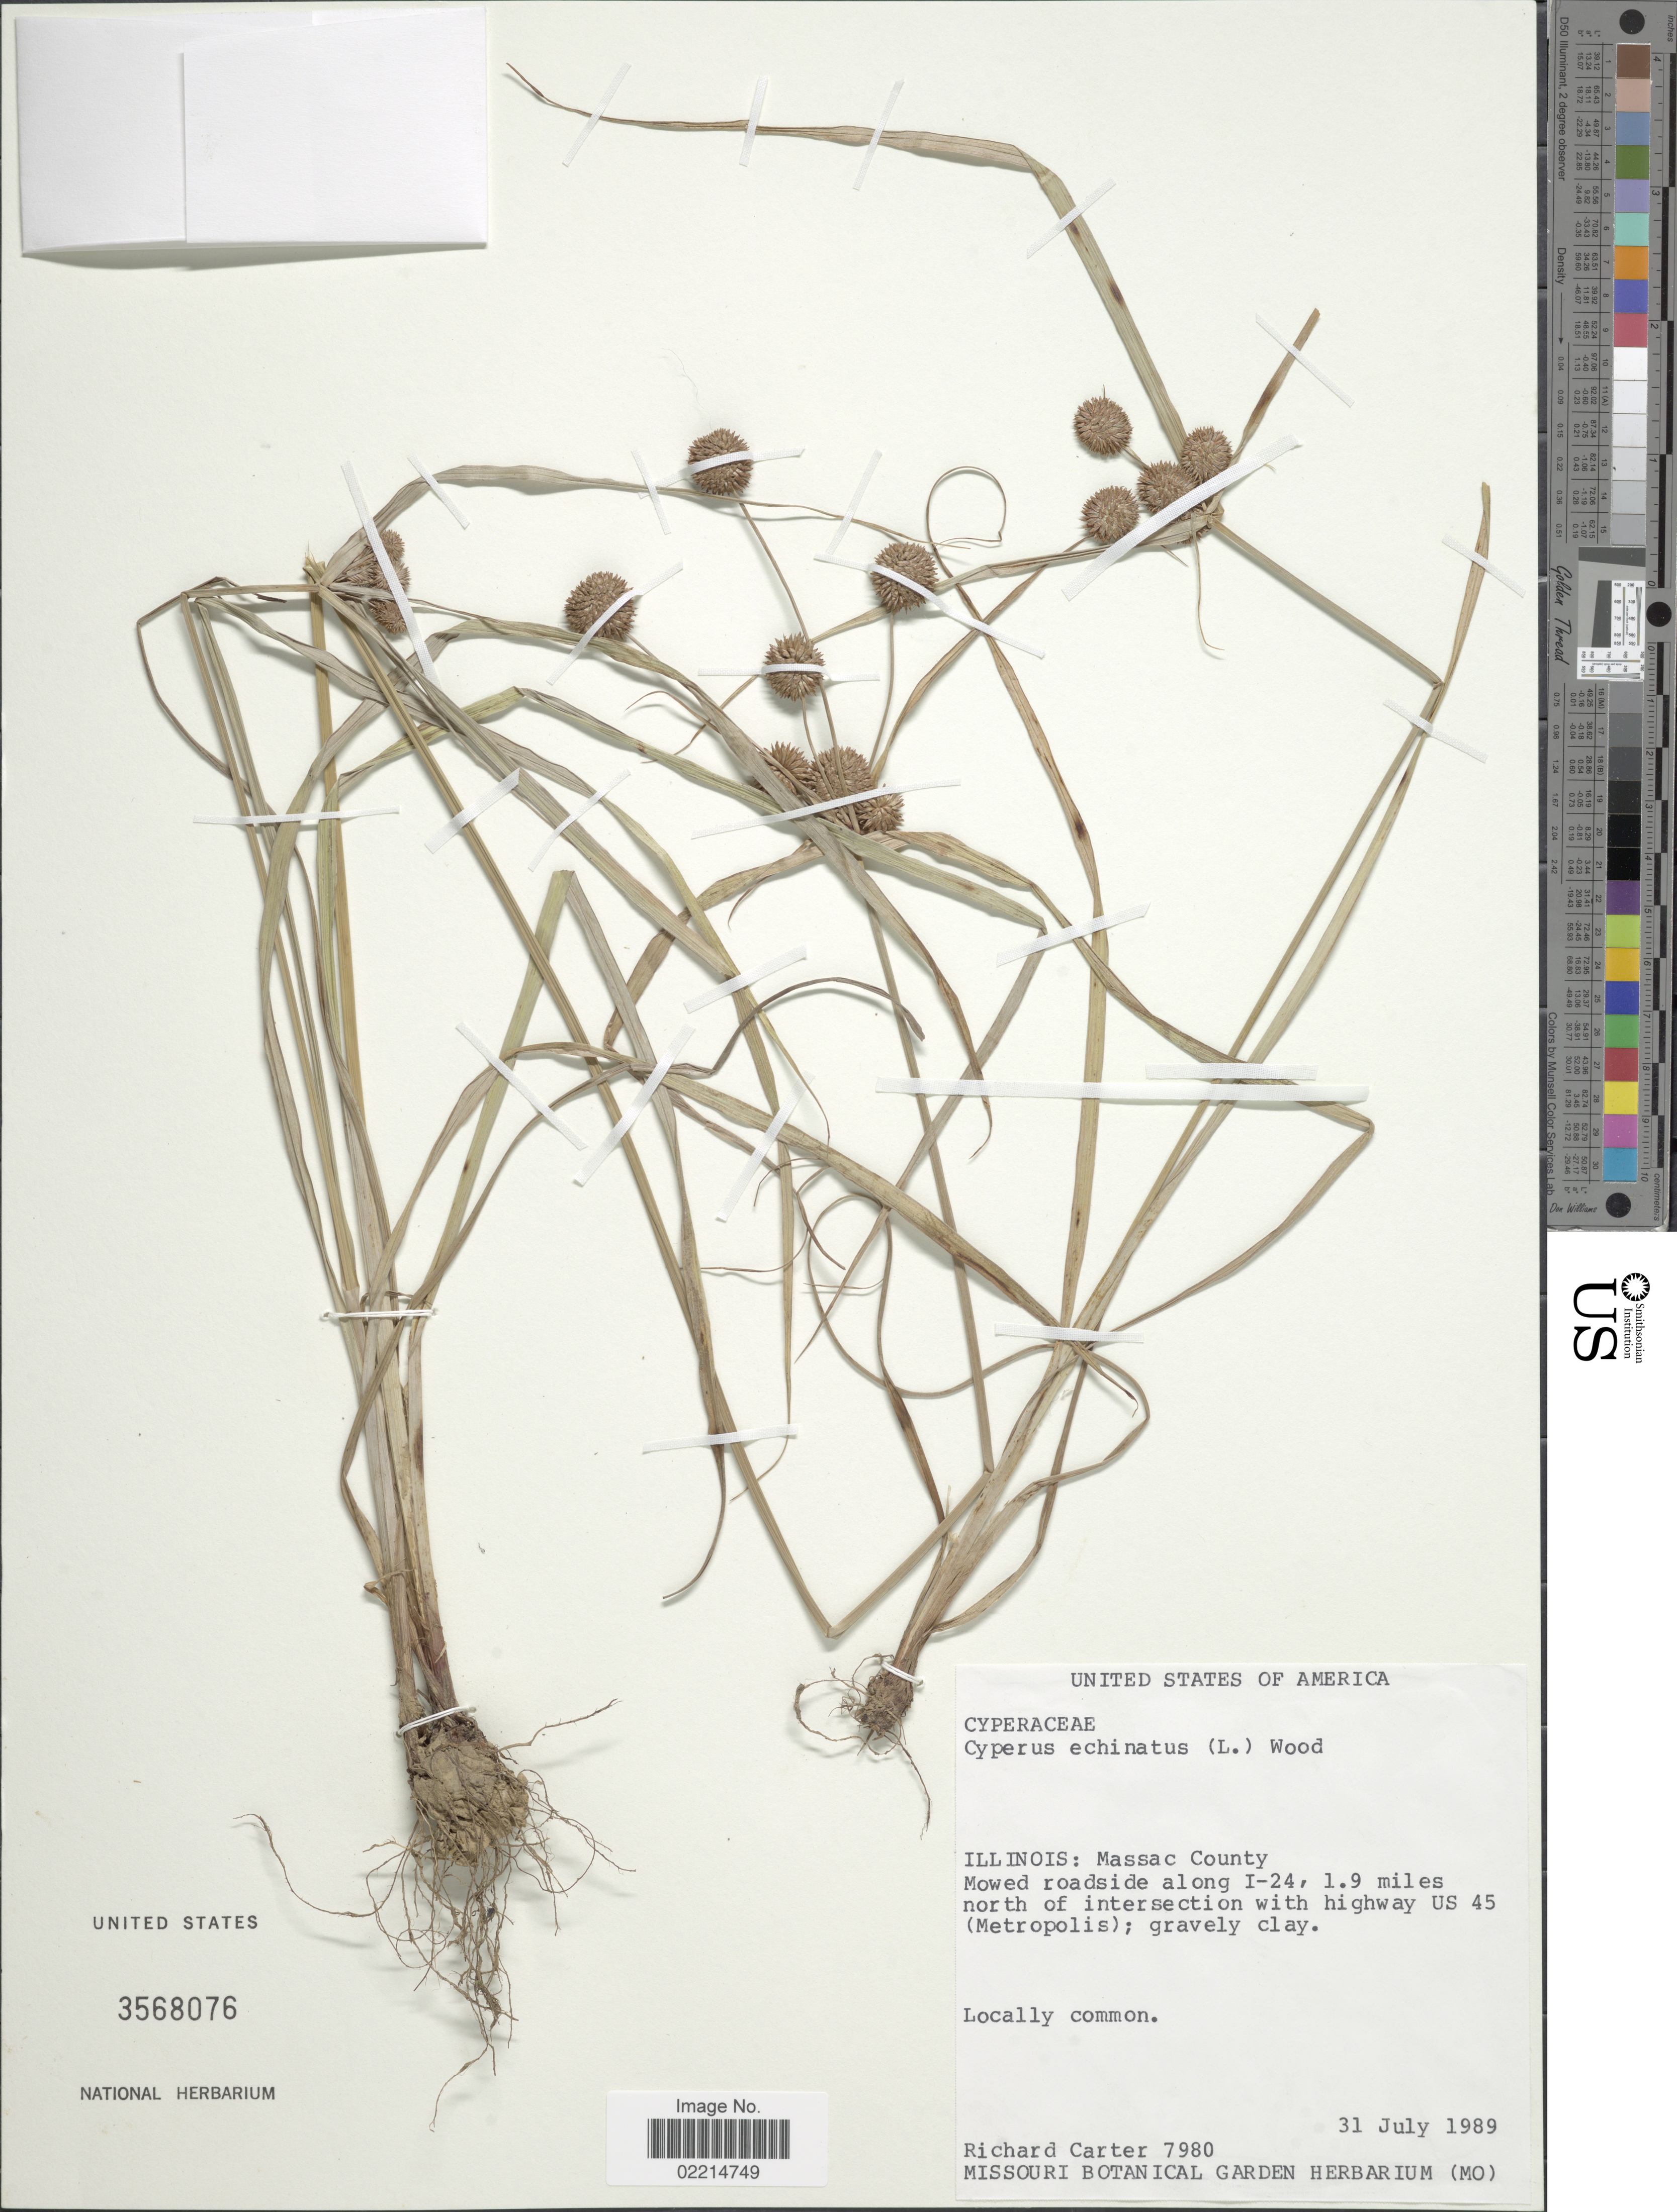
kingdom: Plantae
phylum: Tracheophyta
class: Liliopsida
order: Poales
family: Cyperaceae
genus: Cyperus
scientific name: Cyperus echinatus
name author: (L.) Alph. Wood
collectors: R. Carter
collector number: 7980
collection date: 1989-07-31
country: United States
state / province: Illinois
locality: Massac County. Mowed roadside along I-24, 1.9 miles north of intersection with highway US 45 (Metropolis)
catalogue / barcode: US 3568076